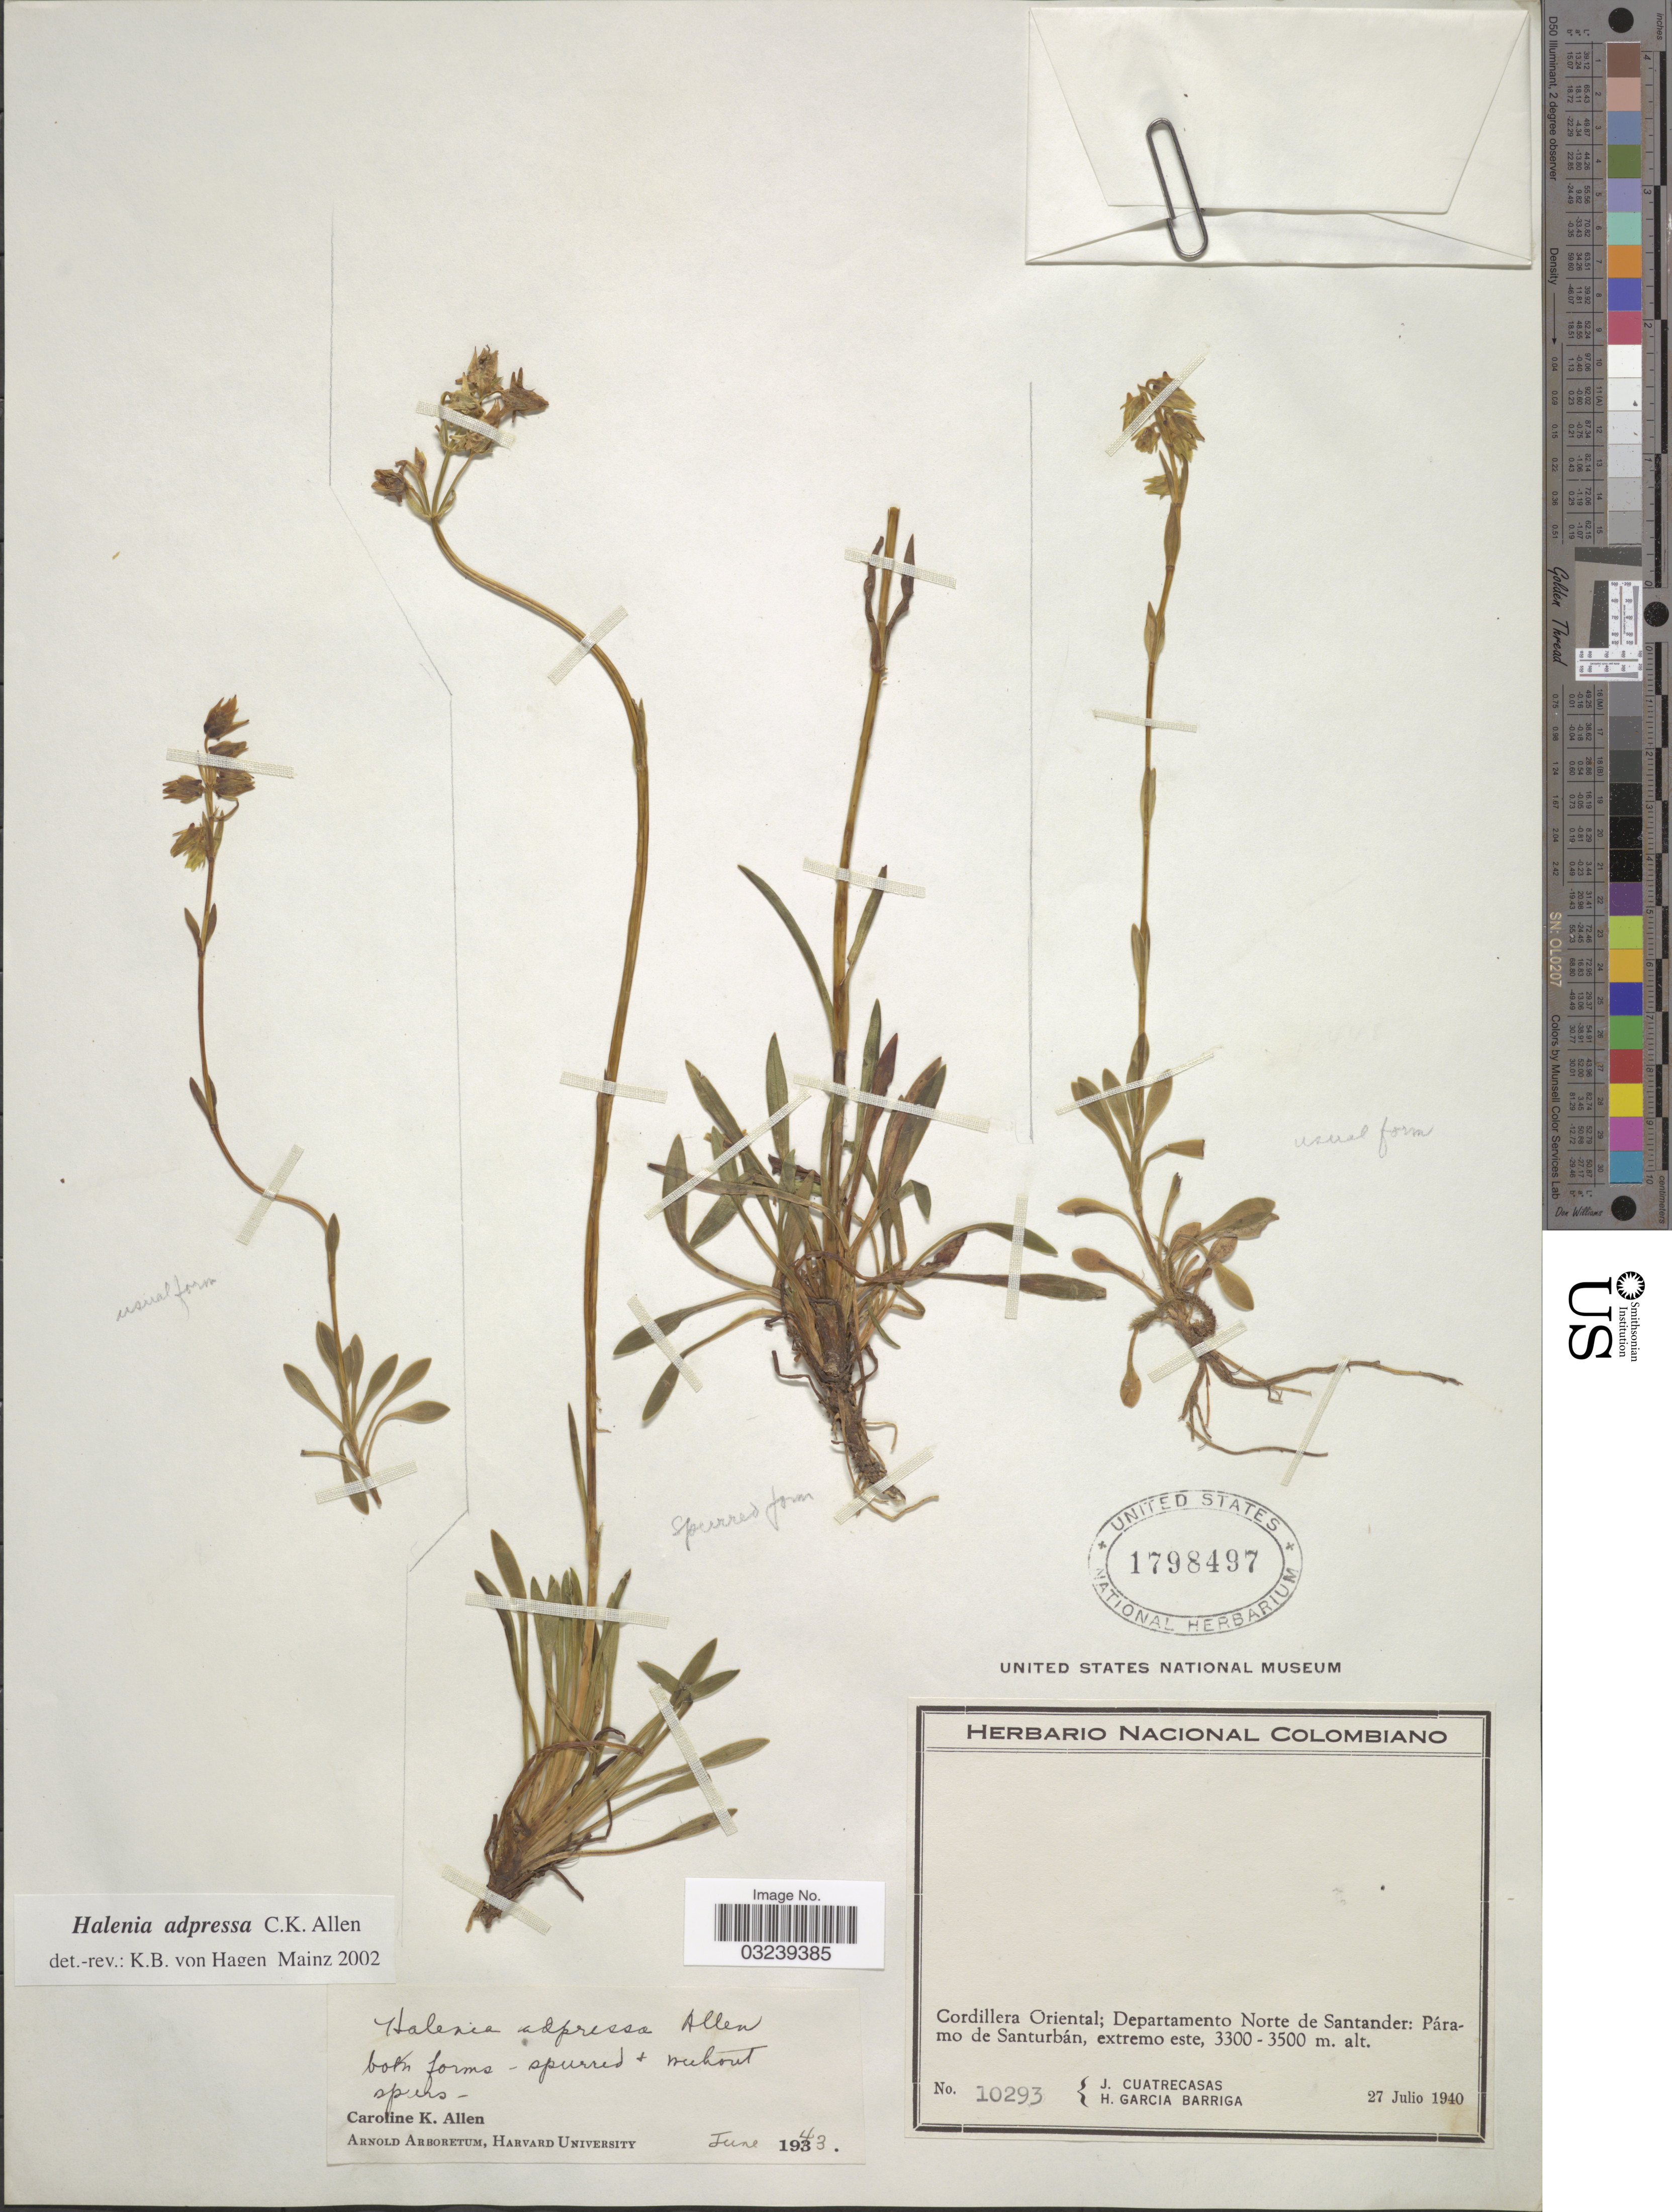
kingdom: Plantae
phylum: Tracheophyta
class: Magnoliopsida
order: Gentianales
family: Gentianaceae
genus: Halenia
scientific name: Halenia adpressa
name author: C.K. Allen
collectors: J. Cuatrecasas & H. García Barriga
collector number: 10293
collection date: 1940-07-27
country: Colombia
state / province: Norte de Santander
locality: Cordillera Oriental; Departamento Norte de Santander: Páramo de Santurbán.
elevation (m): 3300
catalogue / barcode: US 1798497